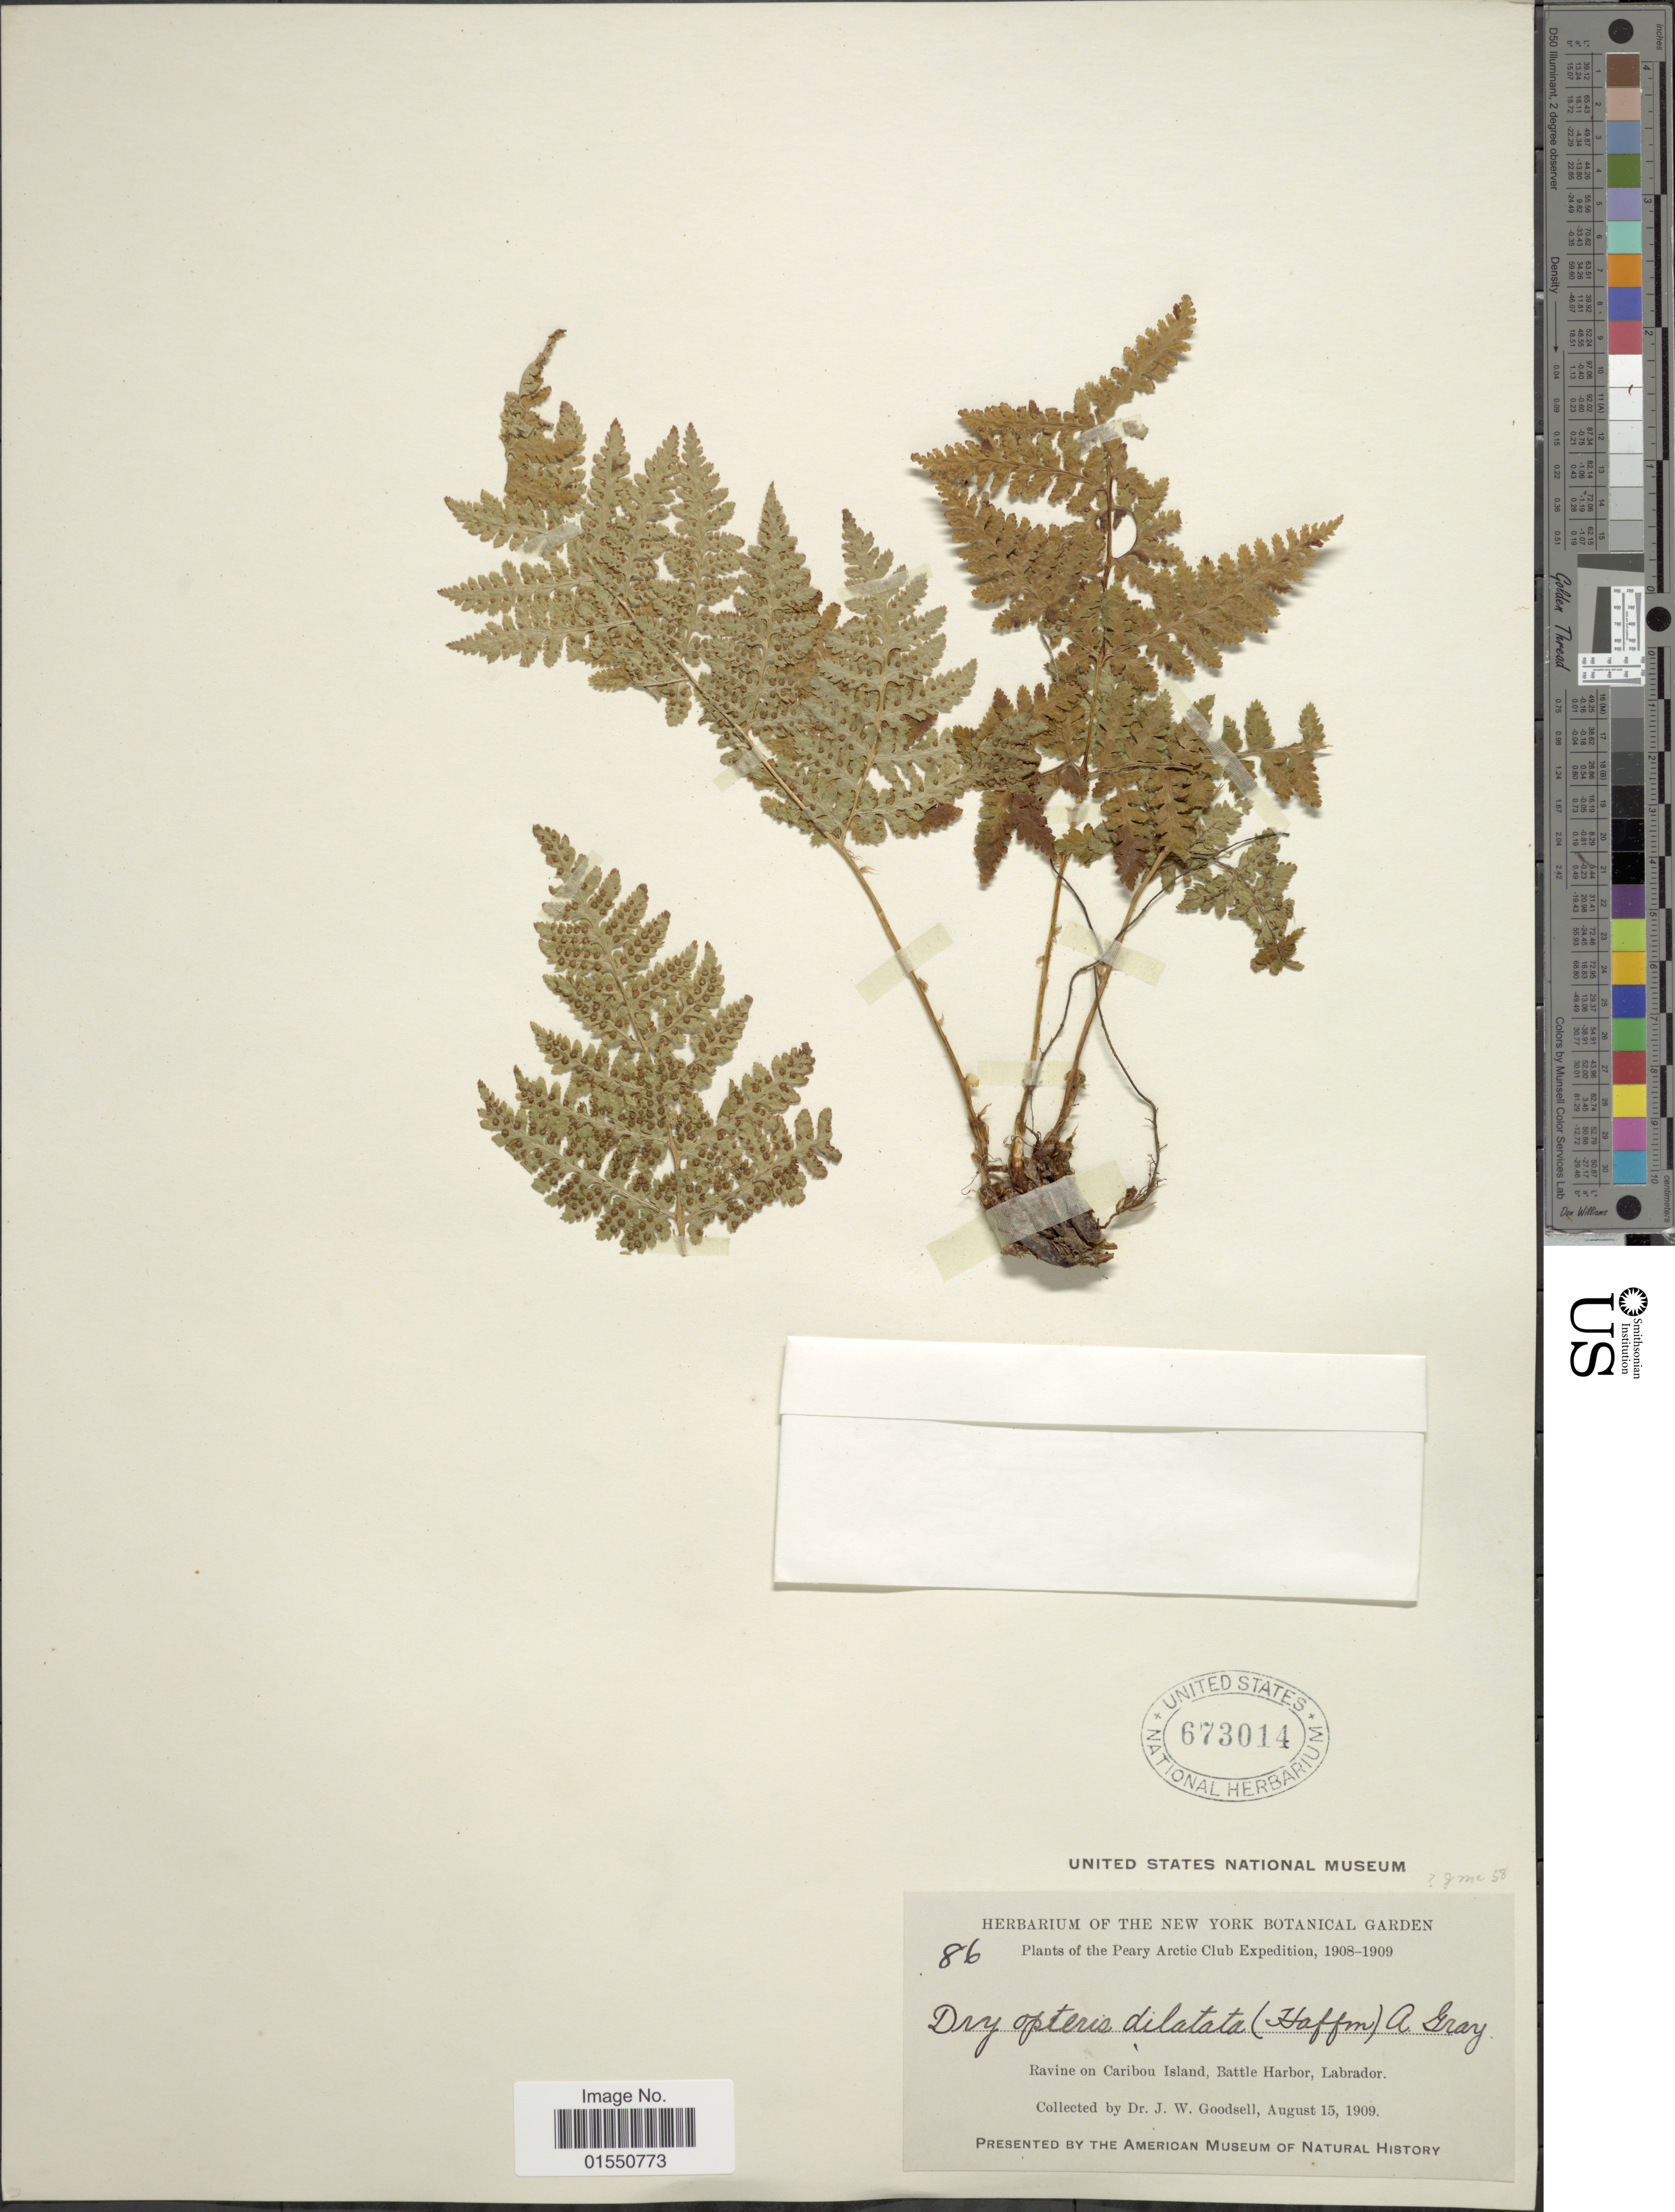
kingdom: Plantae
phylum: Tracheophyta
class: Polypodiopsida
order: Polypodiales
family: Dryopteridaceae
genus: Dryopteris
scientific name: Dryopteris expansa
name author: (C. Presl) Fraser-Jenk. & Jermy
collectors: J. Goodsell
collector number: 86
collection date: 1909-08-15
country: Canada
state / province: Newfoundland and Labrador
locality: Ravine on Caribou Island, Battle Harbour, Labrador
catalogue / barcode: US 673014